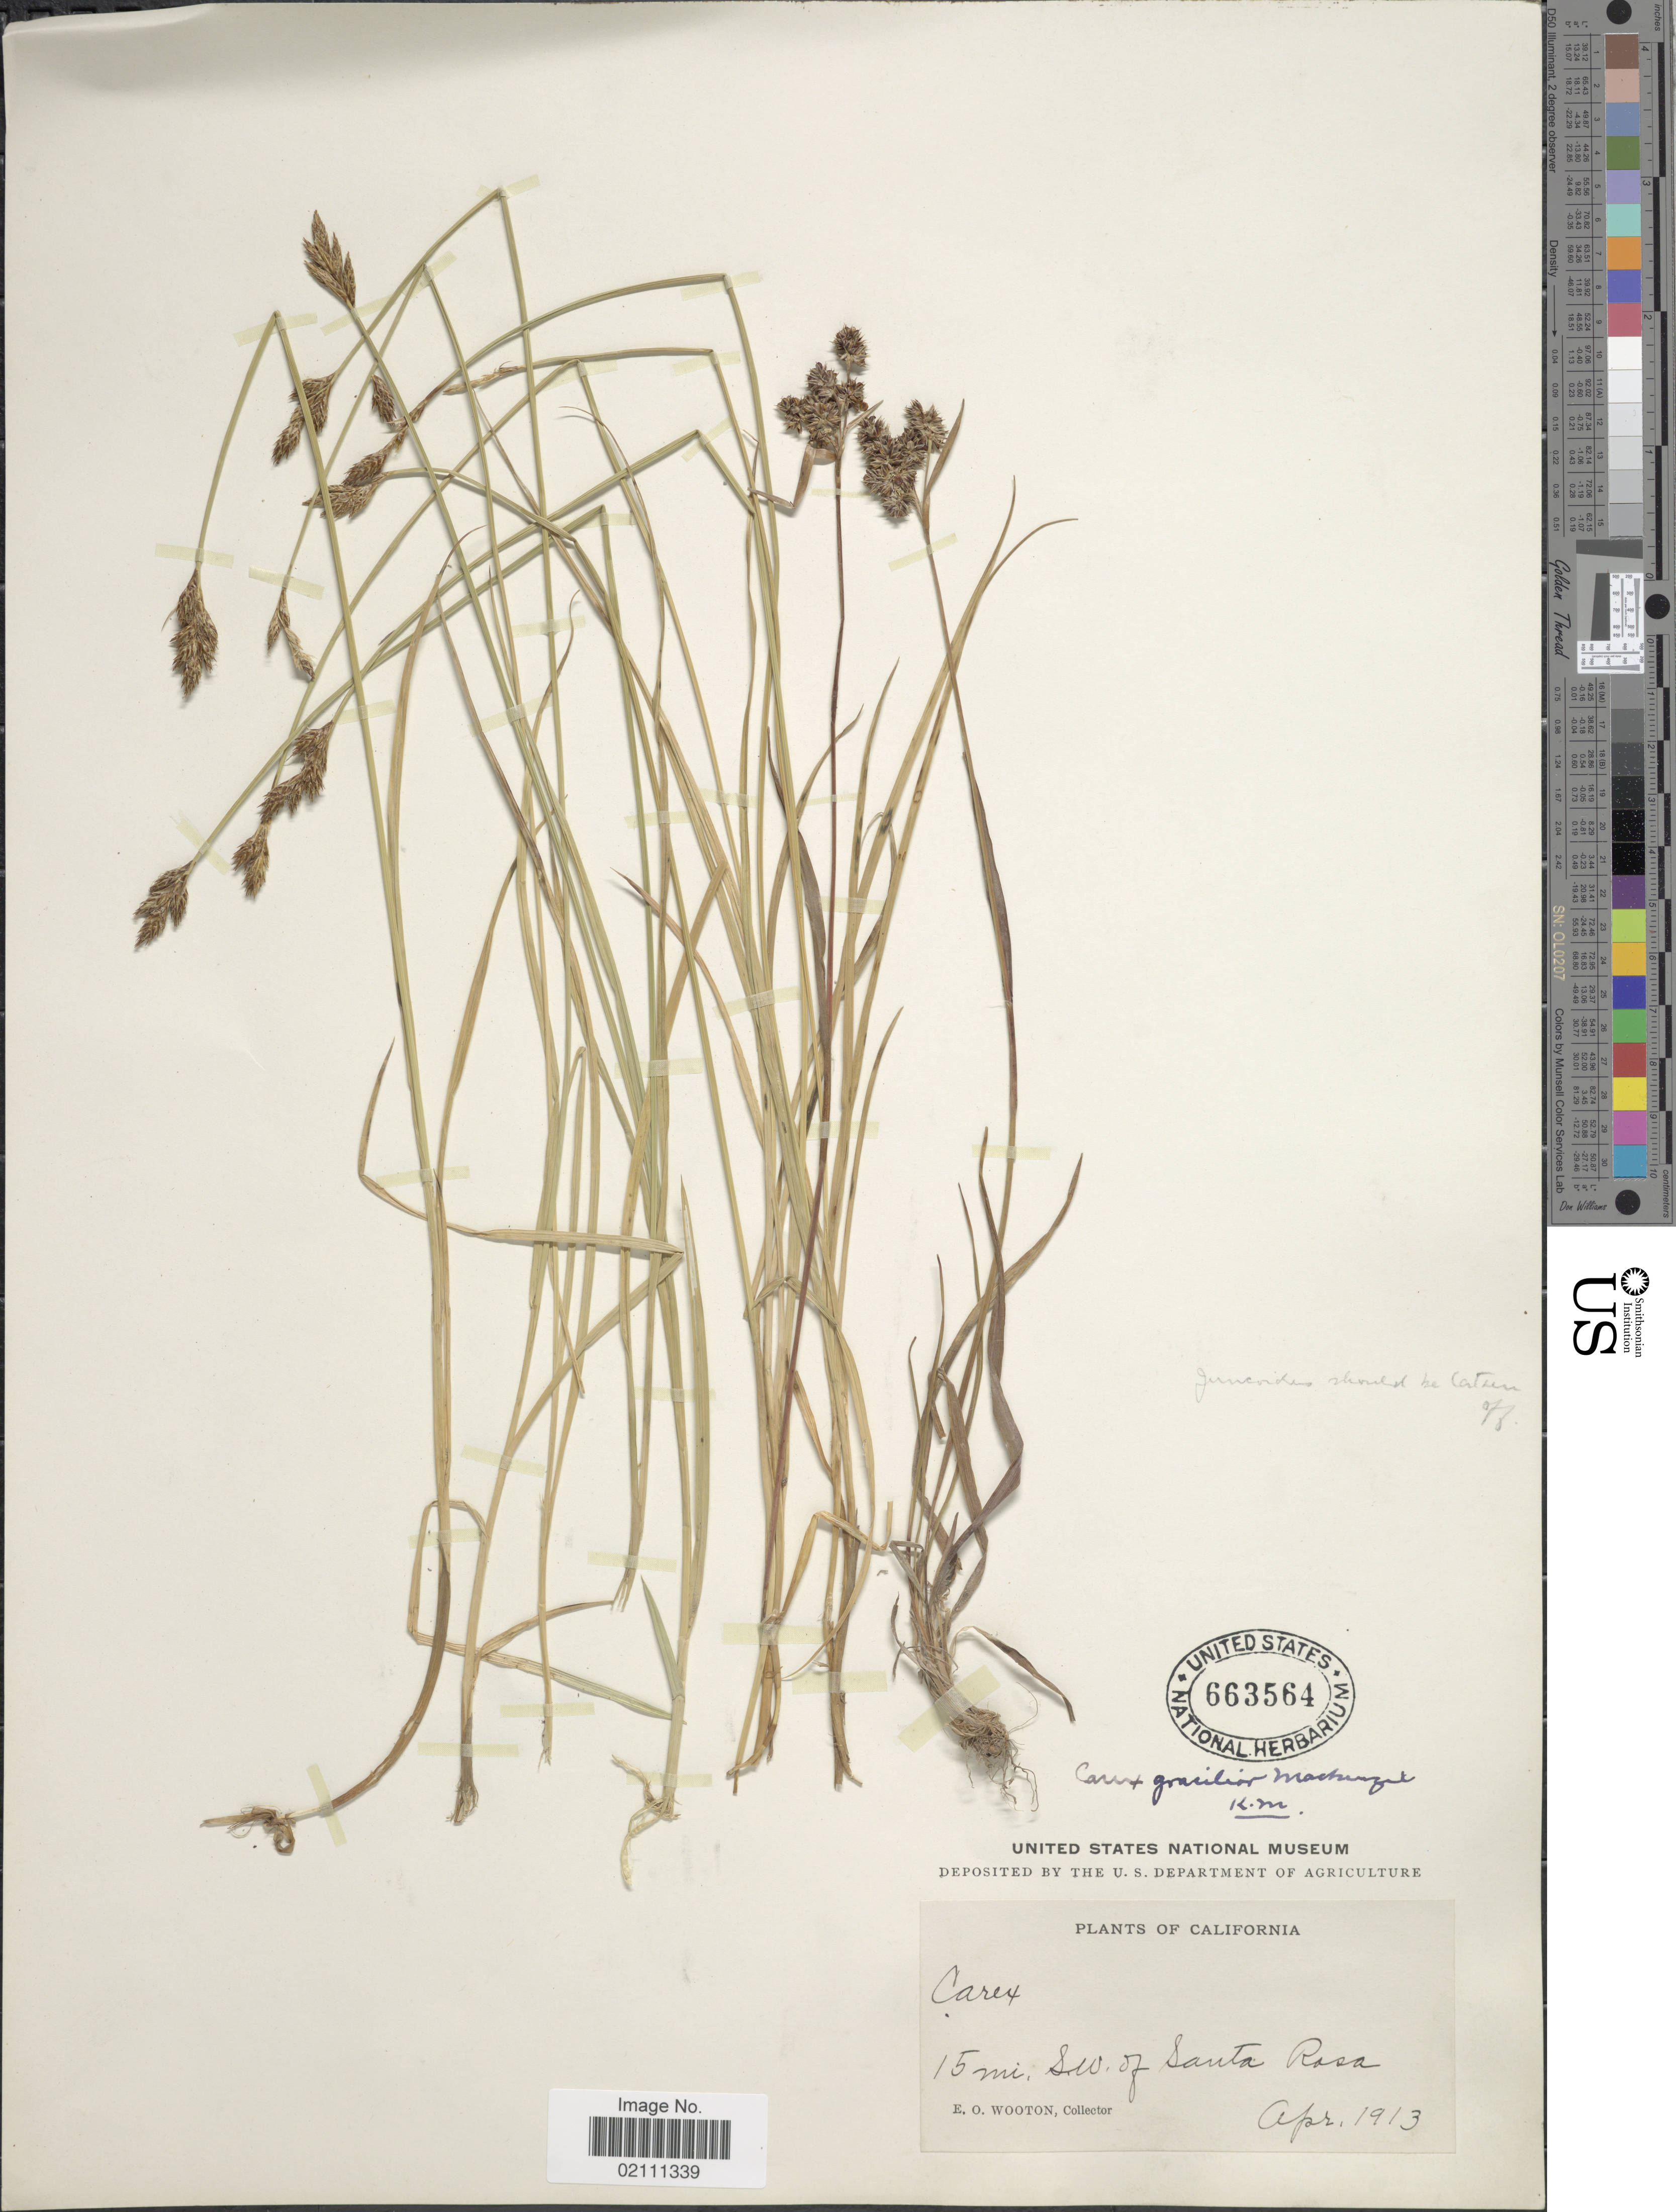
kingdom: Plantae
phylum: Tracheophyta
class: Liliopsida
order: Poales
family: Cyperaceae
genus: Carex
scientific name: Carex gracilior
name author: Mack.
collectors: E. O. Wooton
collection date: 1913-04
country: United States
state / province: California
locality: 15 mi. S.W. of Santa Rosa.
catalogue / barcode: US 663564